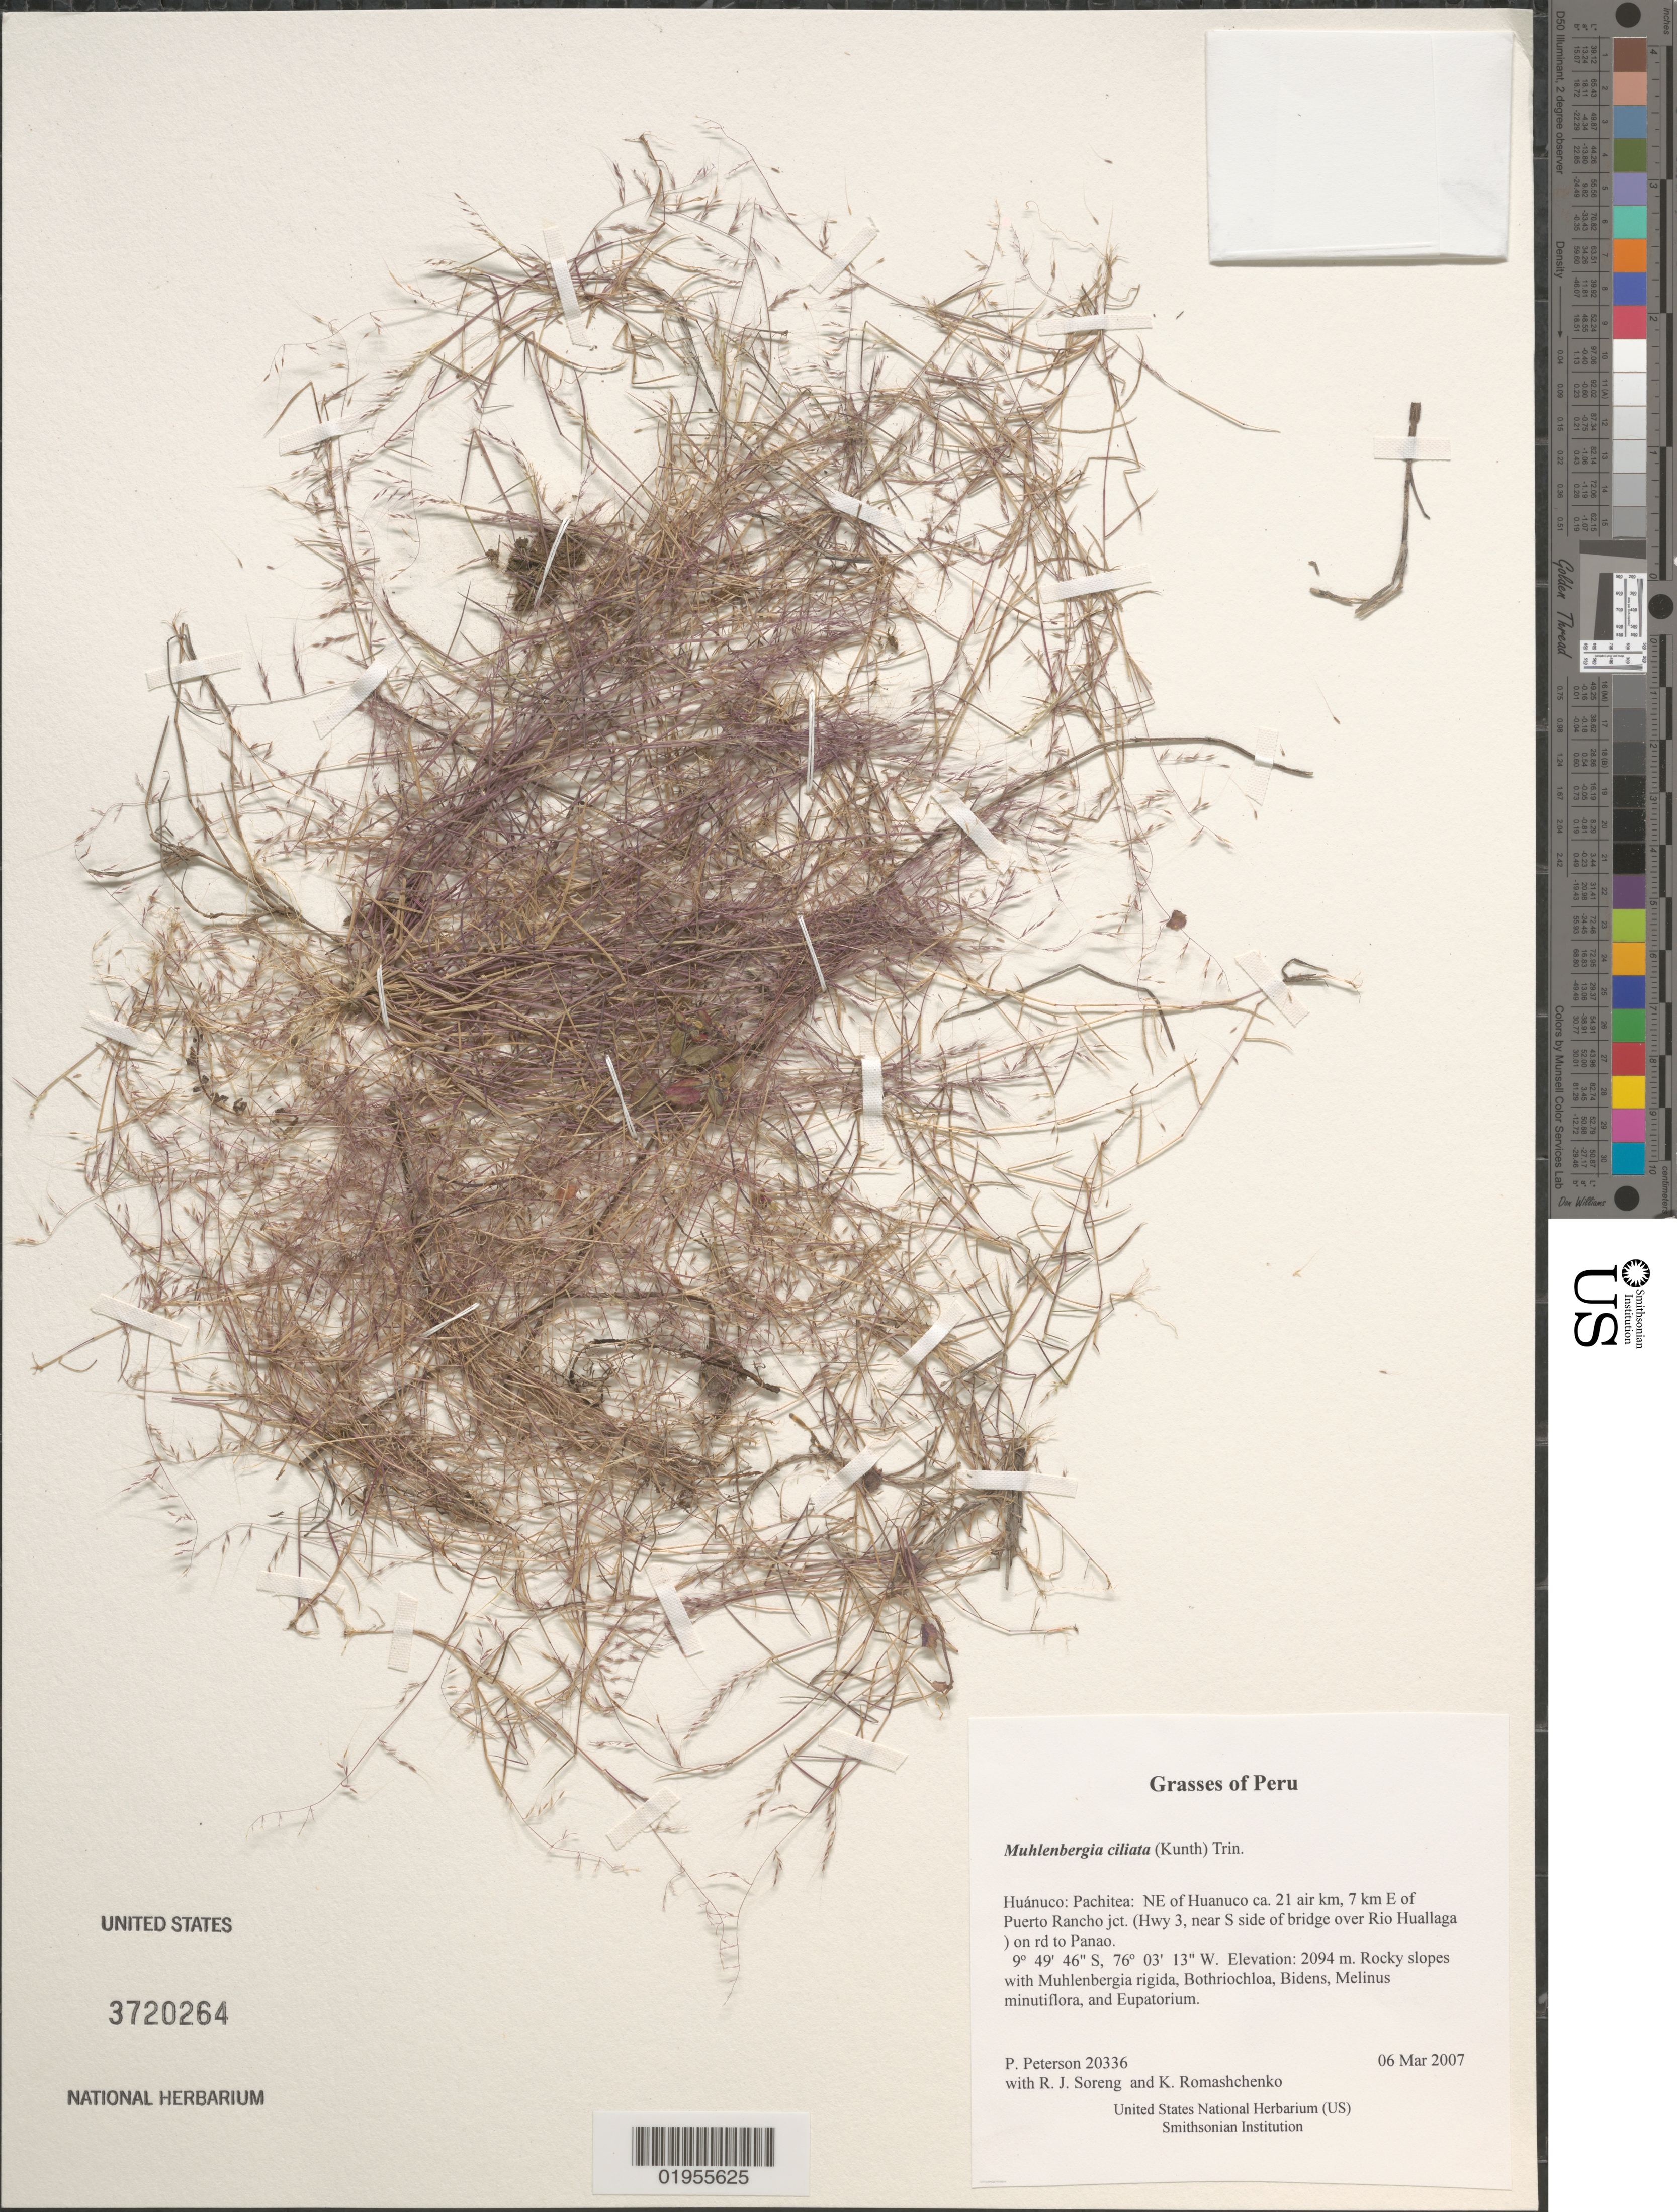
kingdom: Plantae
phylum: Tracheophyta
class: Liliopsida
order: Poales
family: Poaceae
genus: Muhlenbergia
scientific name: Muhlenbergia ciliata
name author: (Kunth) Trin.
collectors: P. M. Peterson, R. J. Soreng & K. Romashchenko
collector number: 20336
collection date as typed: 06 Mar 2007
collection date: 2007-03-06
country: Peru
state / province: Huánuco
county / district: Pachitea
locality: NE of Huanuco ca. 21 air km, 7 km E of Puerto Rancho jct. (Hwy 3, near S side of bridge over Rio Huallaga ) on rd to Panao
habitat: Rocky slopes with Muhlenbergia rigida, Bothriochloa, Bidens, Melinus minutiflora, and Eupatorium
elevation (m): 2094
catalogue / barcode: US 3720264